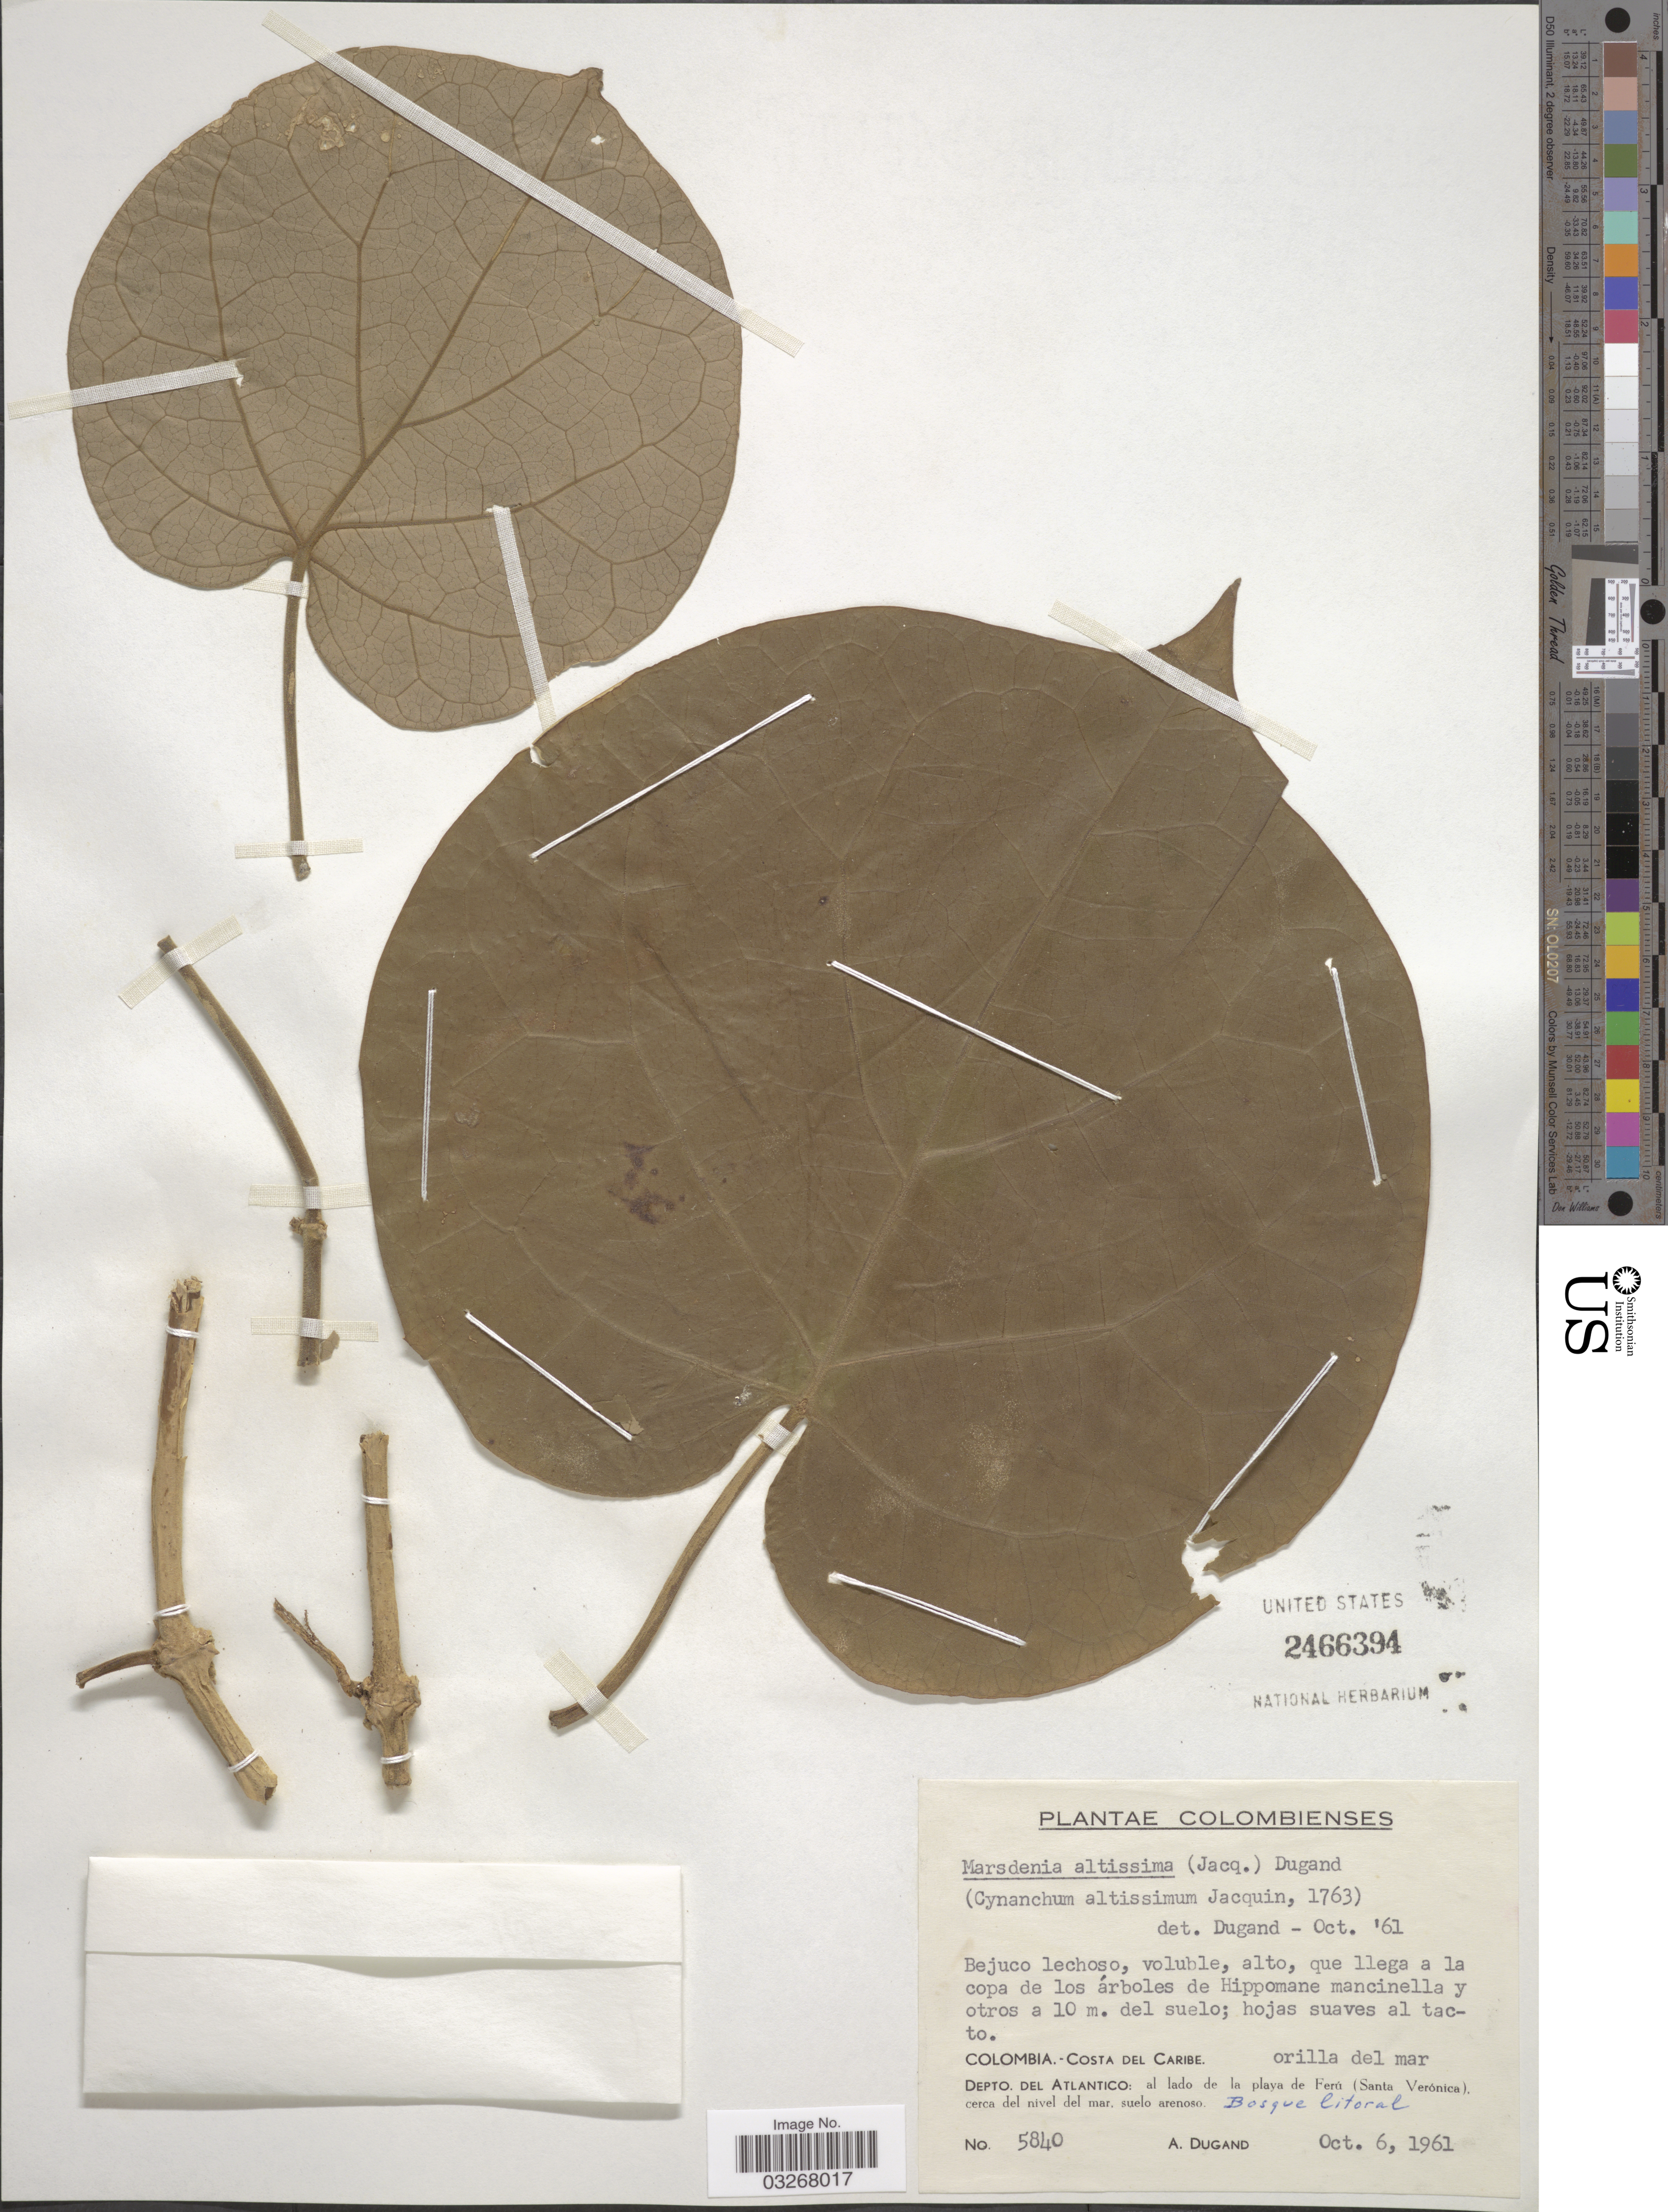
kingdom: Plantae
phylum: Tracheophyta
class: Magnoliopsida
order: Gentianales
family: Apocynaceae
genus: Marsdenia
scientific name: Marsdenia altissima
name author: (Jacq.) Dugand G.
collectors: A. Dugand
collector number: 5840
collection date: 1961-10-06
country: Colombia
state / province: Atlántico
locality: Costa Del Caribe, Depto. Del Atlantico: al lado de la playa de Ferú (Santa Verónica) cerca del nivel del mar. suelo arenoso.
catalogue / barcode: US 2466394